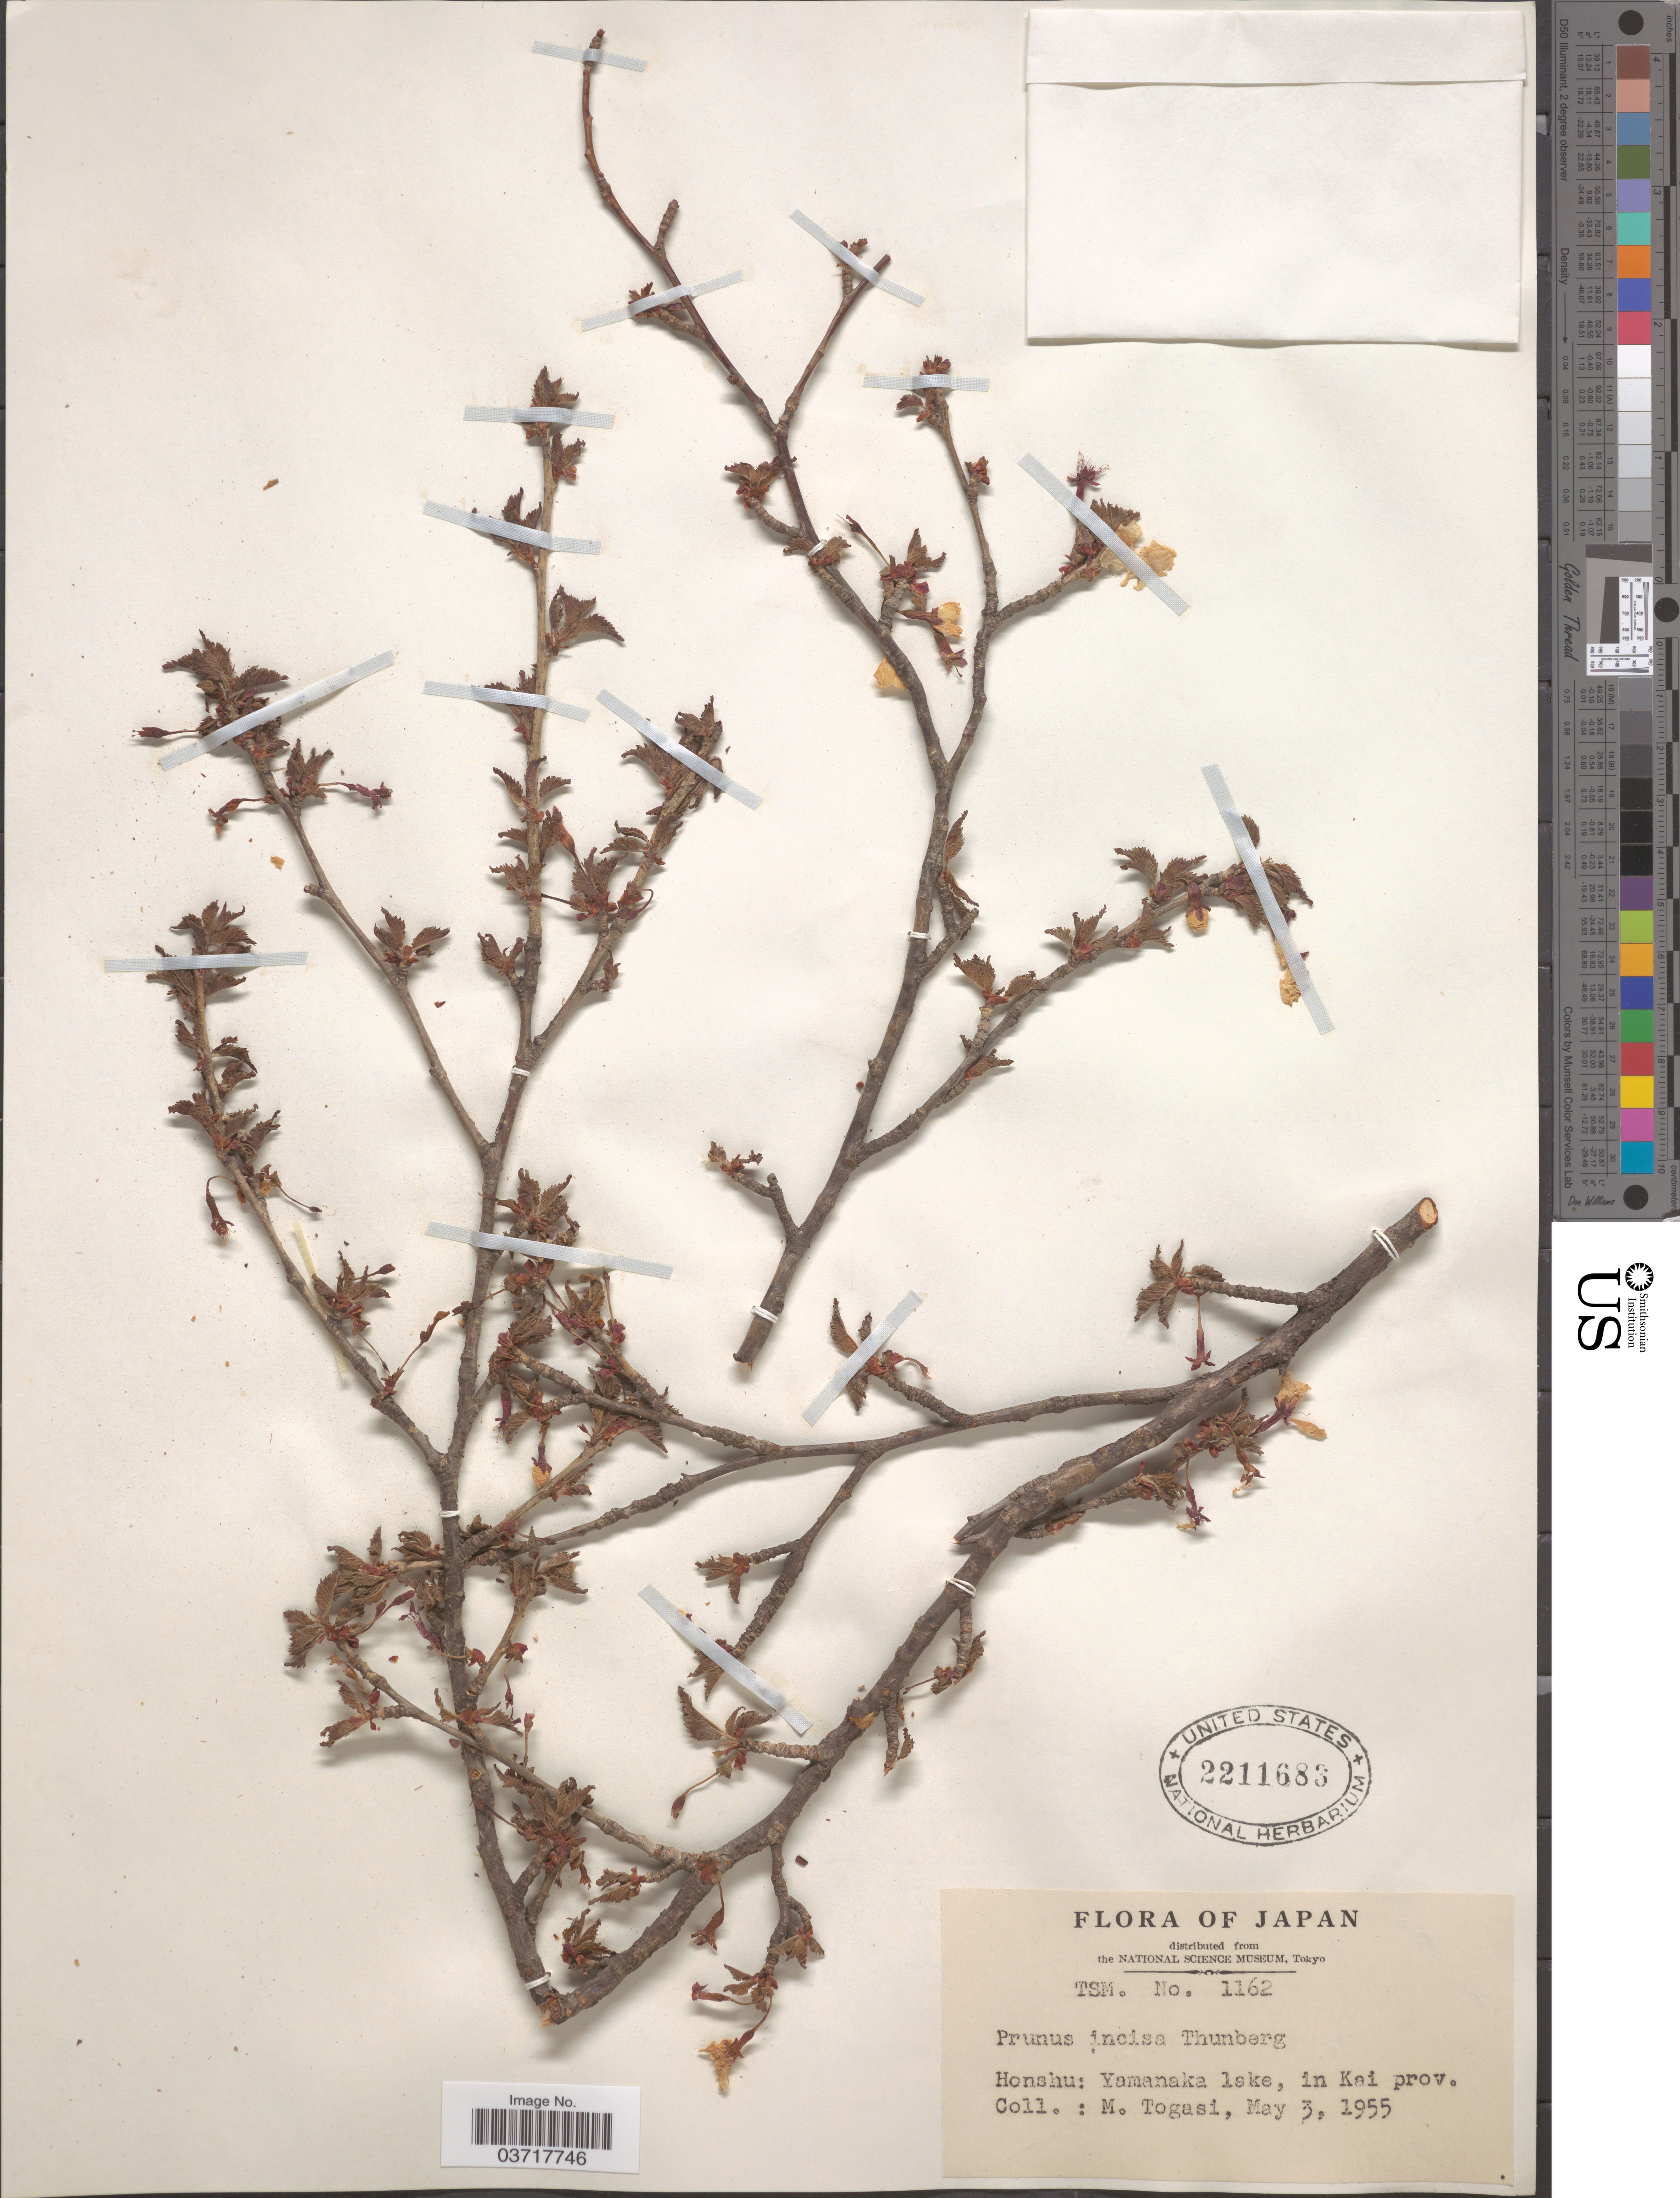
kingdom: Plantae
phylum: Tracheophyta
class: Magnoliopsida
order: Rosales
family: Rosaceae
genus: Prunus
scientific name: Prunus incisa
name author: Thunb.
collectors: M. Togasi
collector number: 1162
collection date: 1955-05-03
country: Japan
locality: Honshu: Yamanaka lake, in Kai prov.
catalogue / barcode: US 2211683